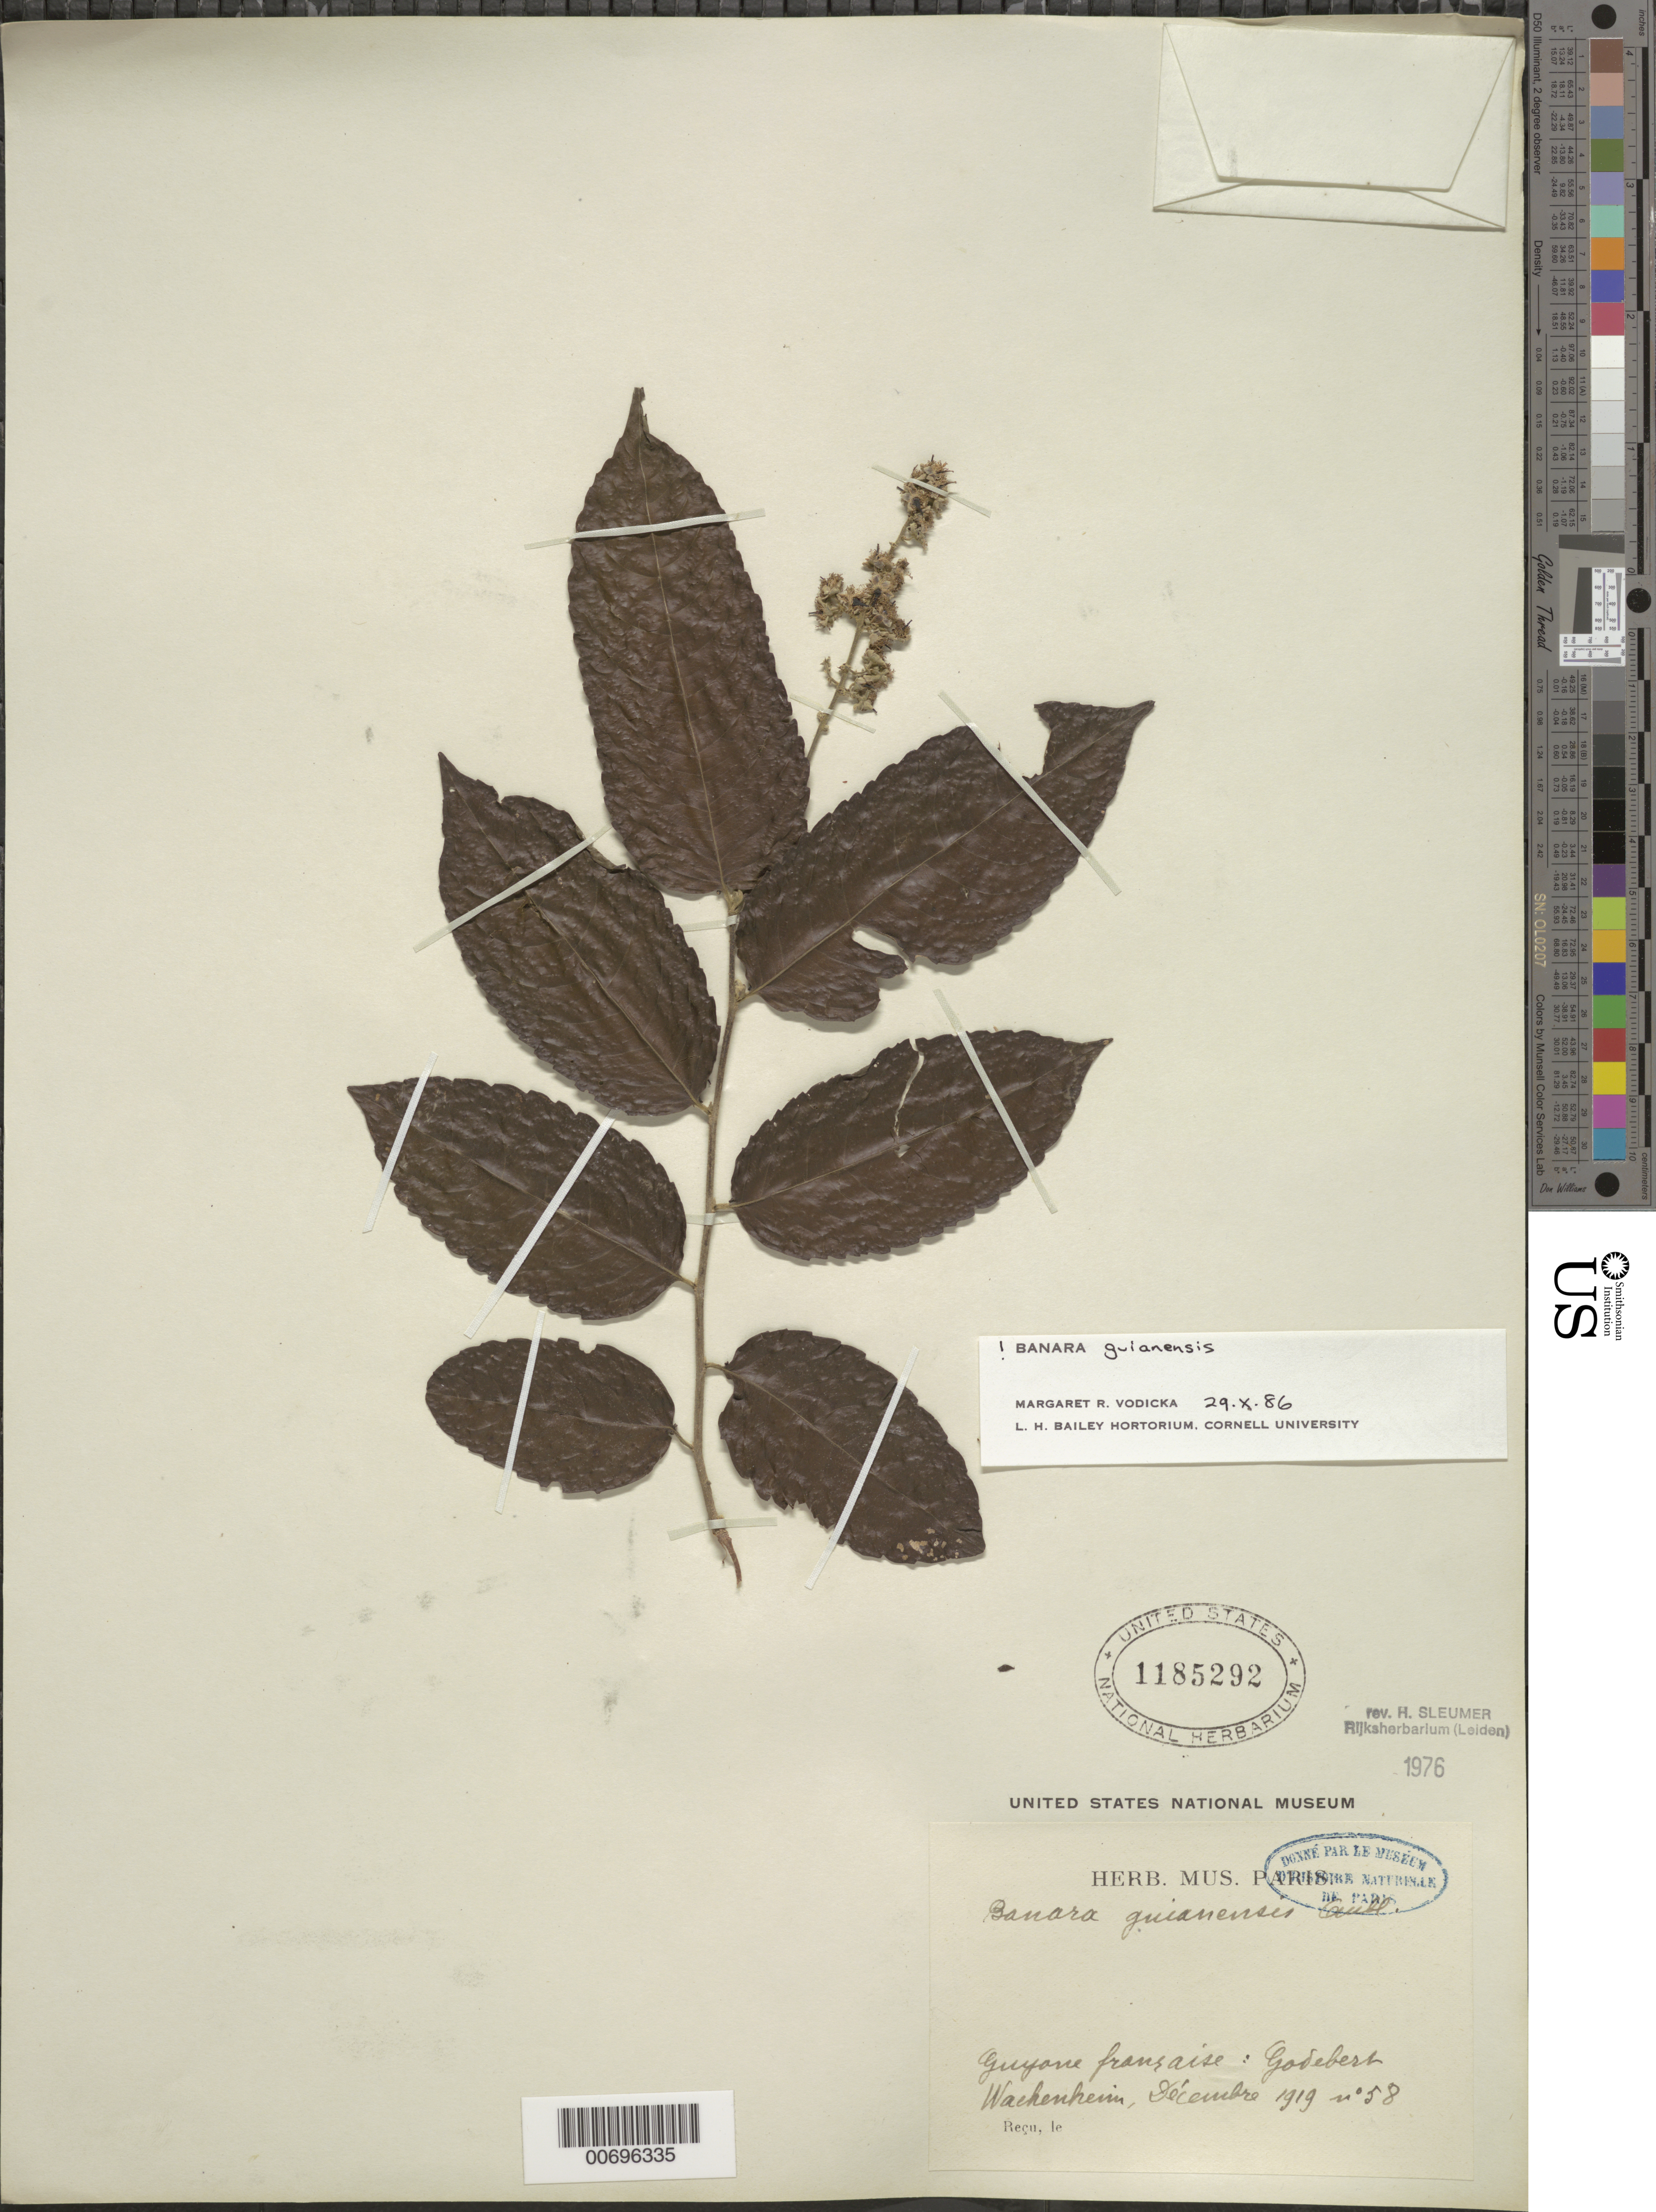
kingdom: Plantae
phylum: Tracheophyta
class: Magnoliopsida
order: Malpighiales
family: Salicaceae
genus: Banara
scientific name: Banara guianensis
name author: Aubl.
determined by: Vodicka, M. R.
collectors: G. Wachenheim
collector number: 58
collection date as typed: Dec-19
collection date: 1919-12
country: French Guiana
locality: Godebert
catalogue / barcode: US 1185292